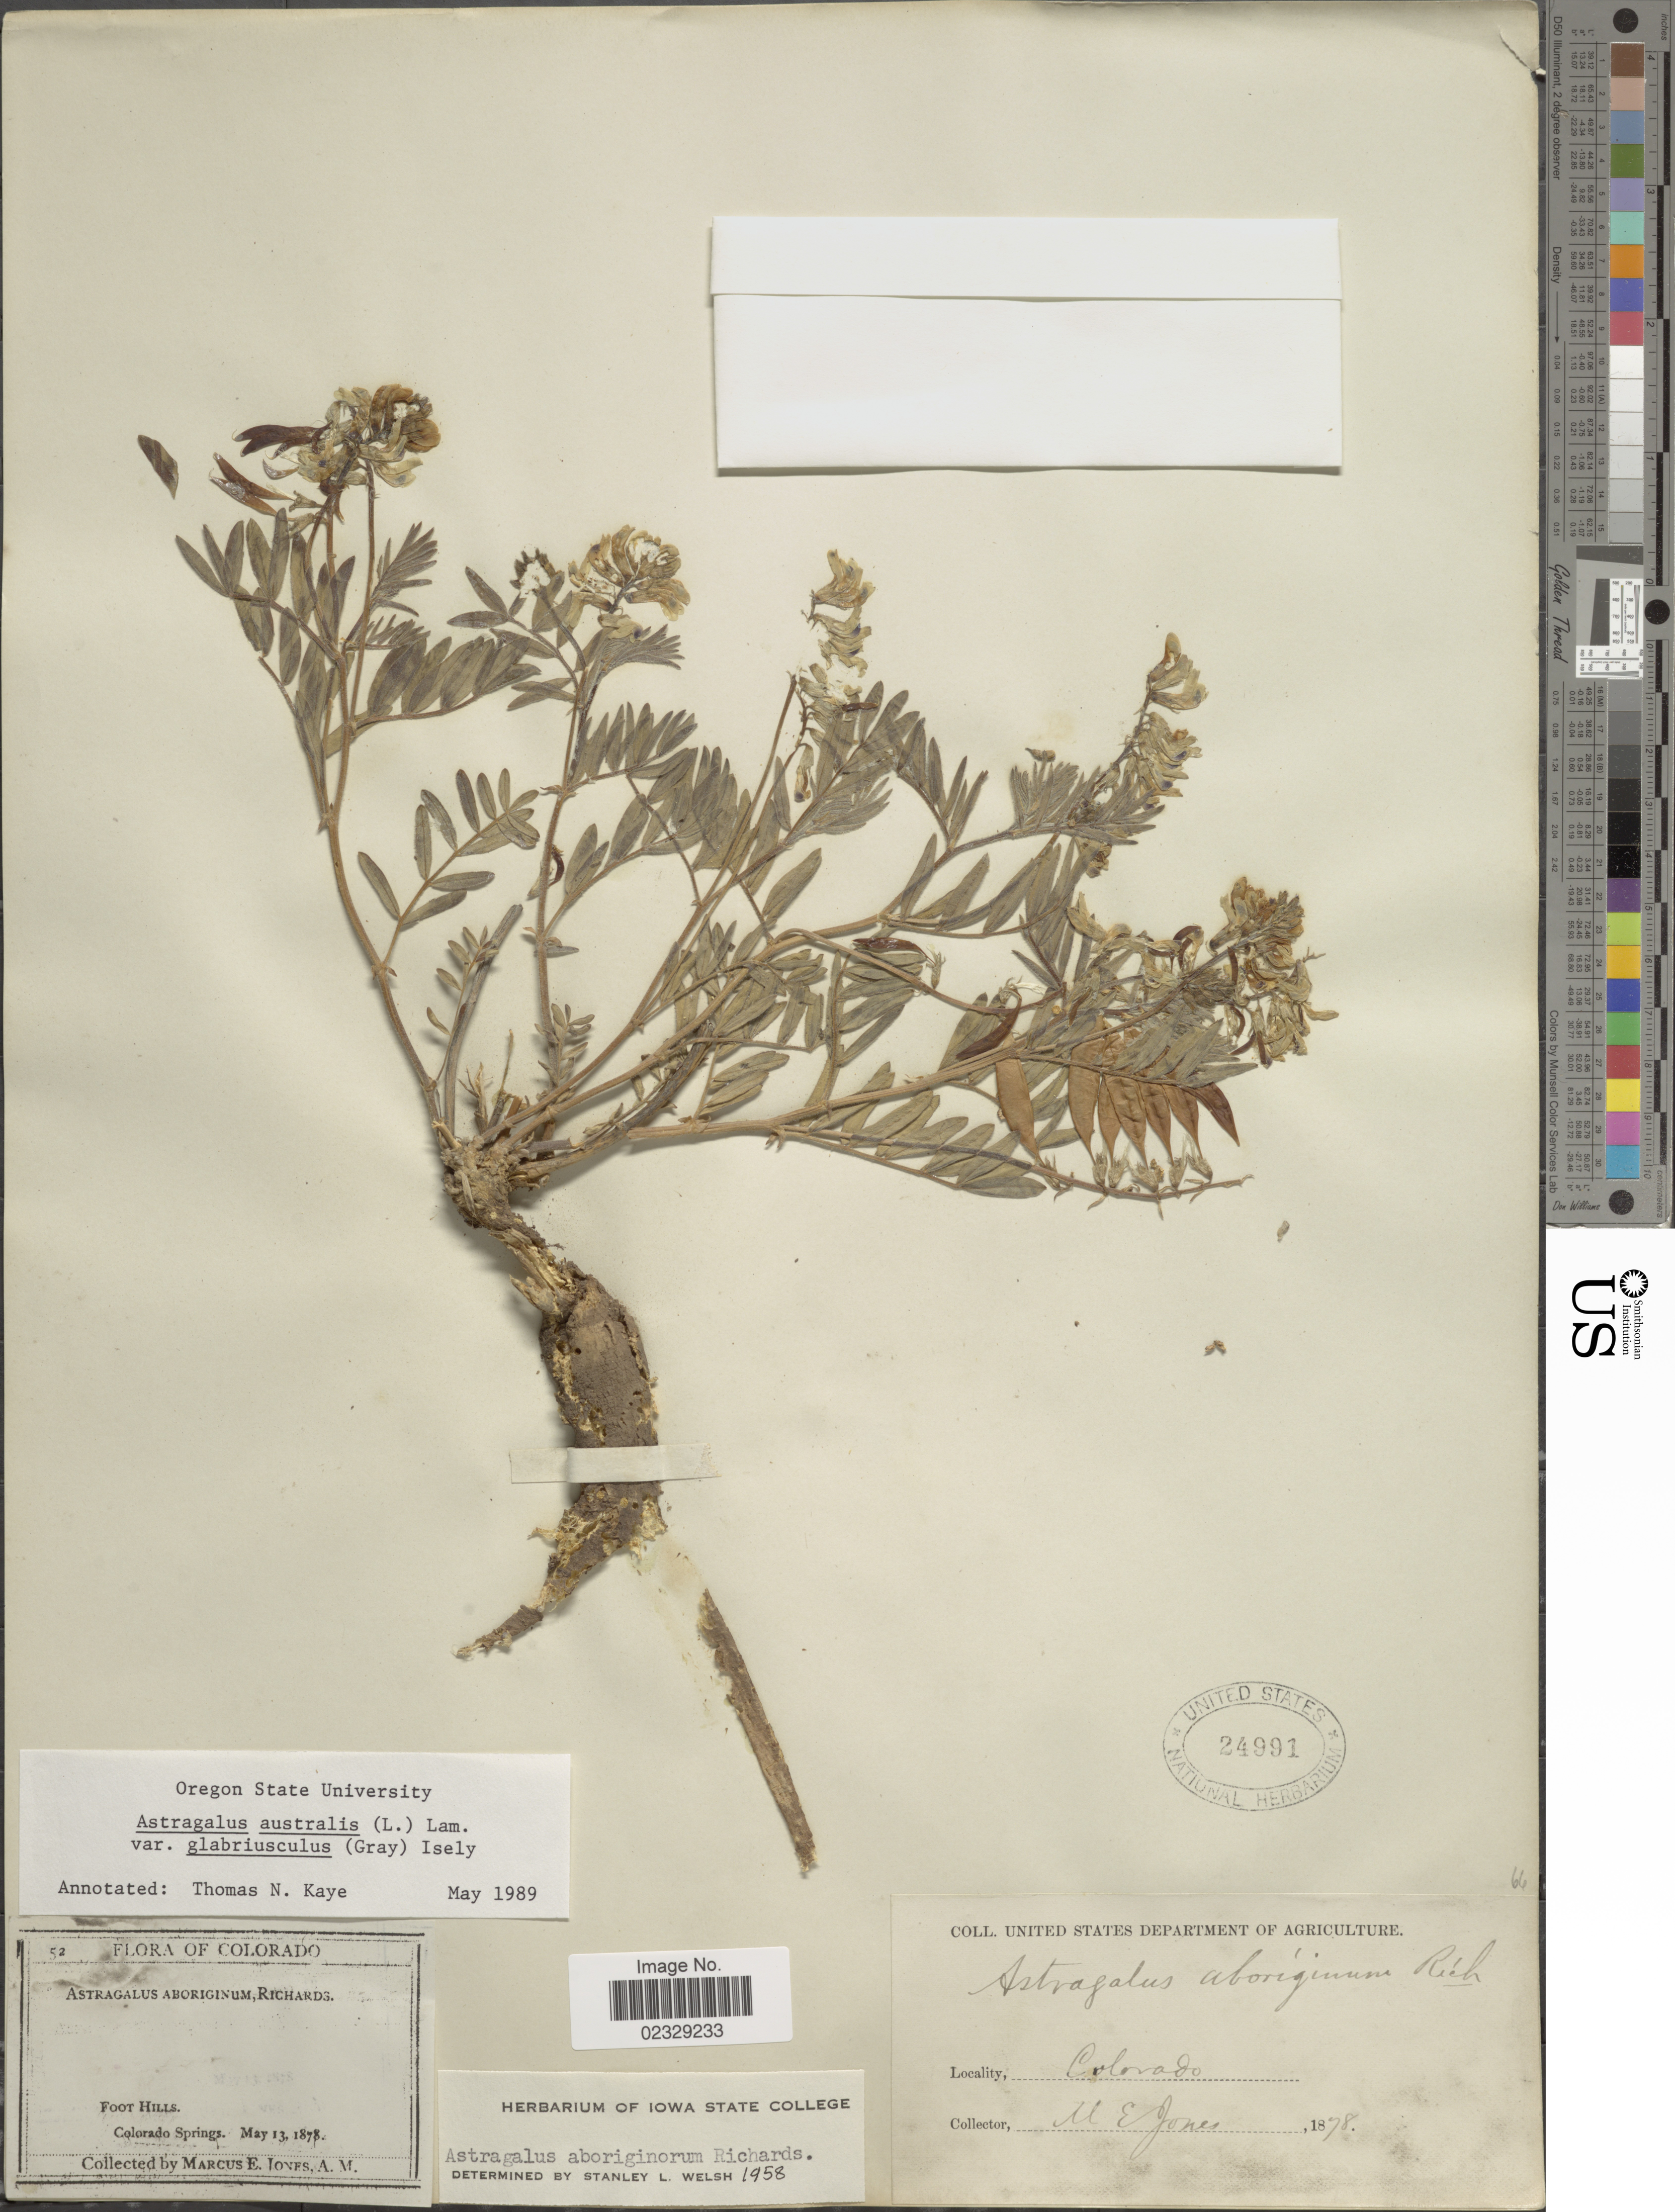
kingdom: Plantae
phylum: Tracheophyta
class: Magnoliopsida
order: Fabales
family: Fabaceae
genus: Astragalus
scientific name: Astragalus australis var. glabriusculus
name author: (Hook.) Isley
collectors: M. E. Jones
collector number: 52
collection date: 1878-05-13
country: United States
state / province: Colorado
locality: Foothills, Colorado Springs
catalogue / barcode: US 24991